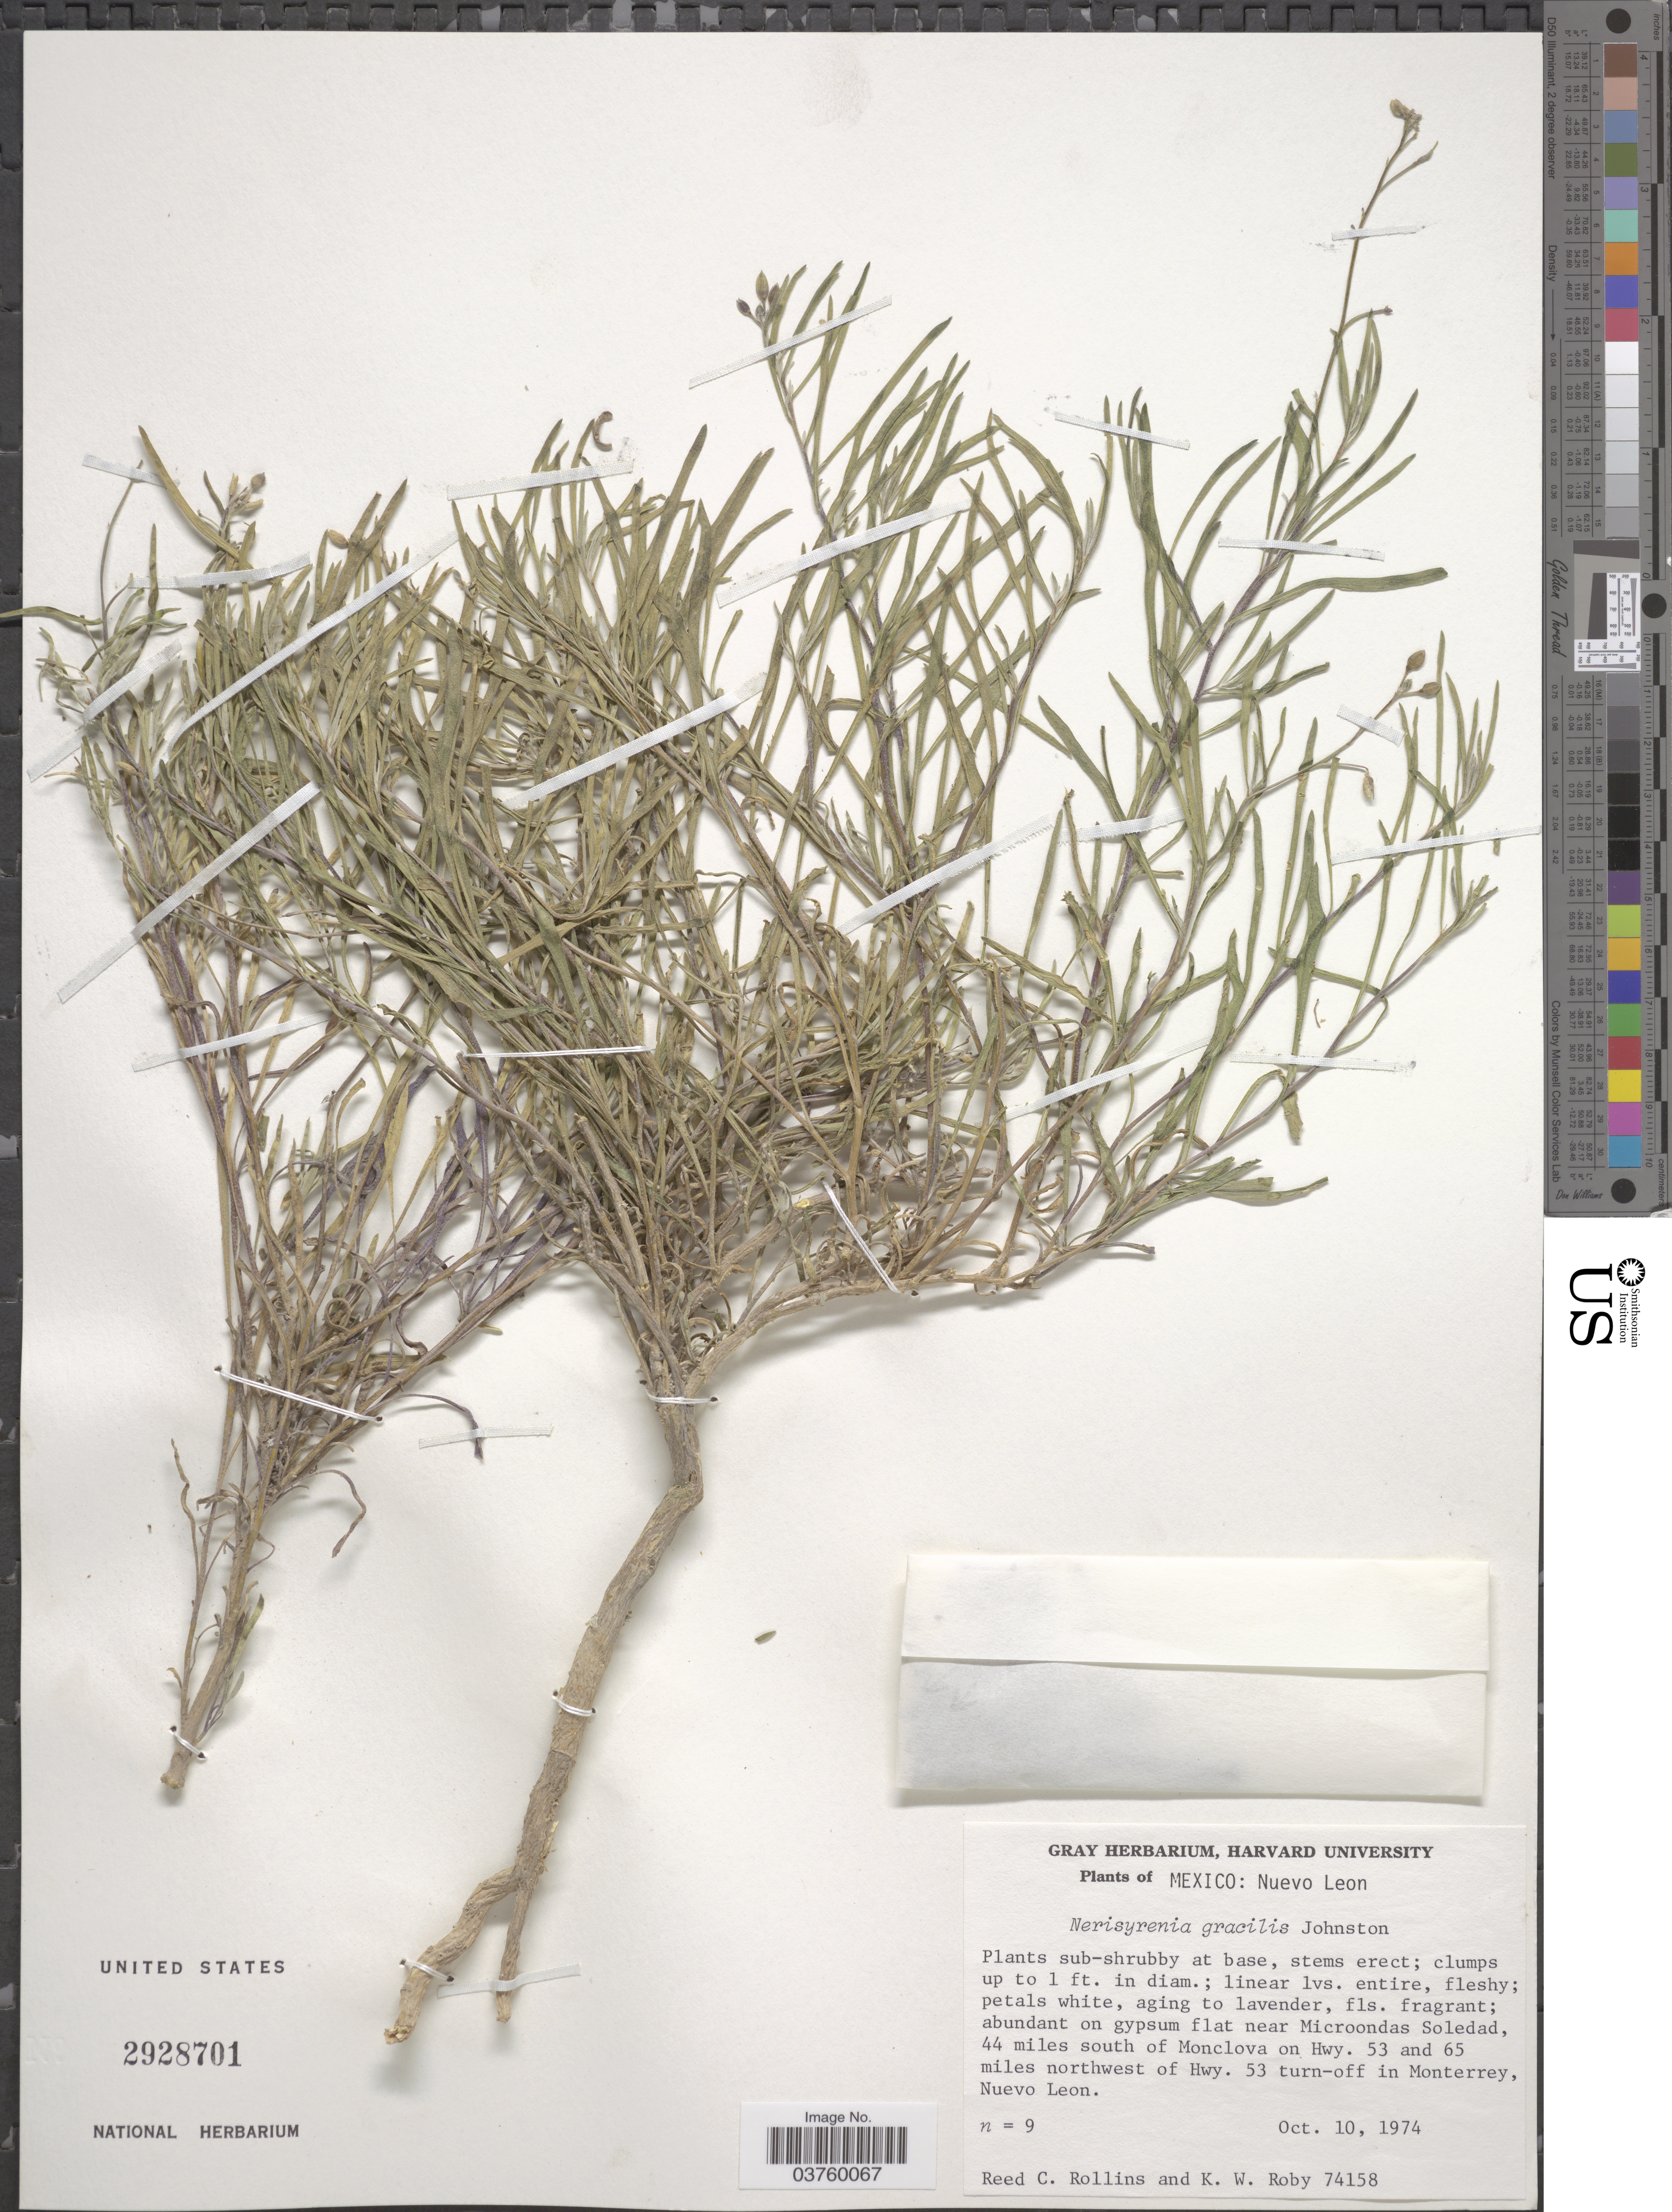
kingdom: Plantae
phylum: Tracheophyta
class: Magnoliopsida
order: Brassicales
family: Brassicaceae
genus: Nerisyrenia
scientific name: Nerisyrenia gracilis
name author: I.M. Johnst.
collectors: R. C. Rollins & K. W. Roby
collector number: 74158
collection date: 1974-10-10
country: Mexico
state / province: Nuevo León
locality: On gypsum flat near Microondas Soledad, 44 miles south of Monclova on Hwy. 53 and 65 miles northwest of Hwy. 53 turn-off in Monterrey.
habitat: abundant on gypsum flat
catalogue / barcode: US 2928701